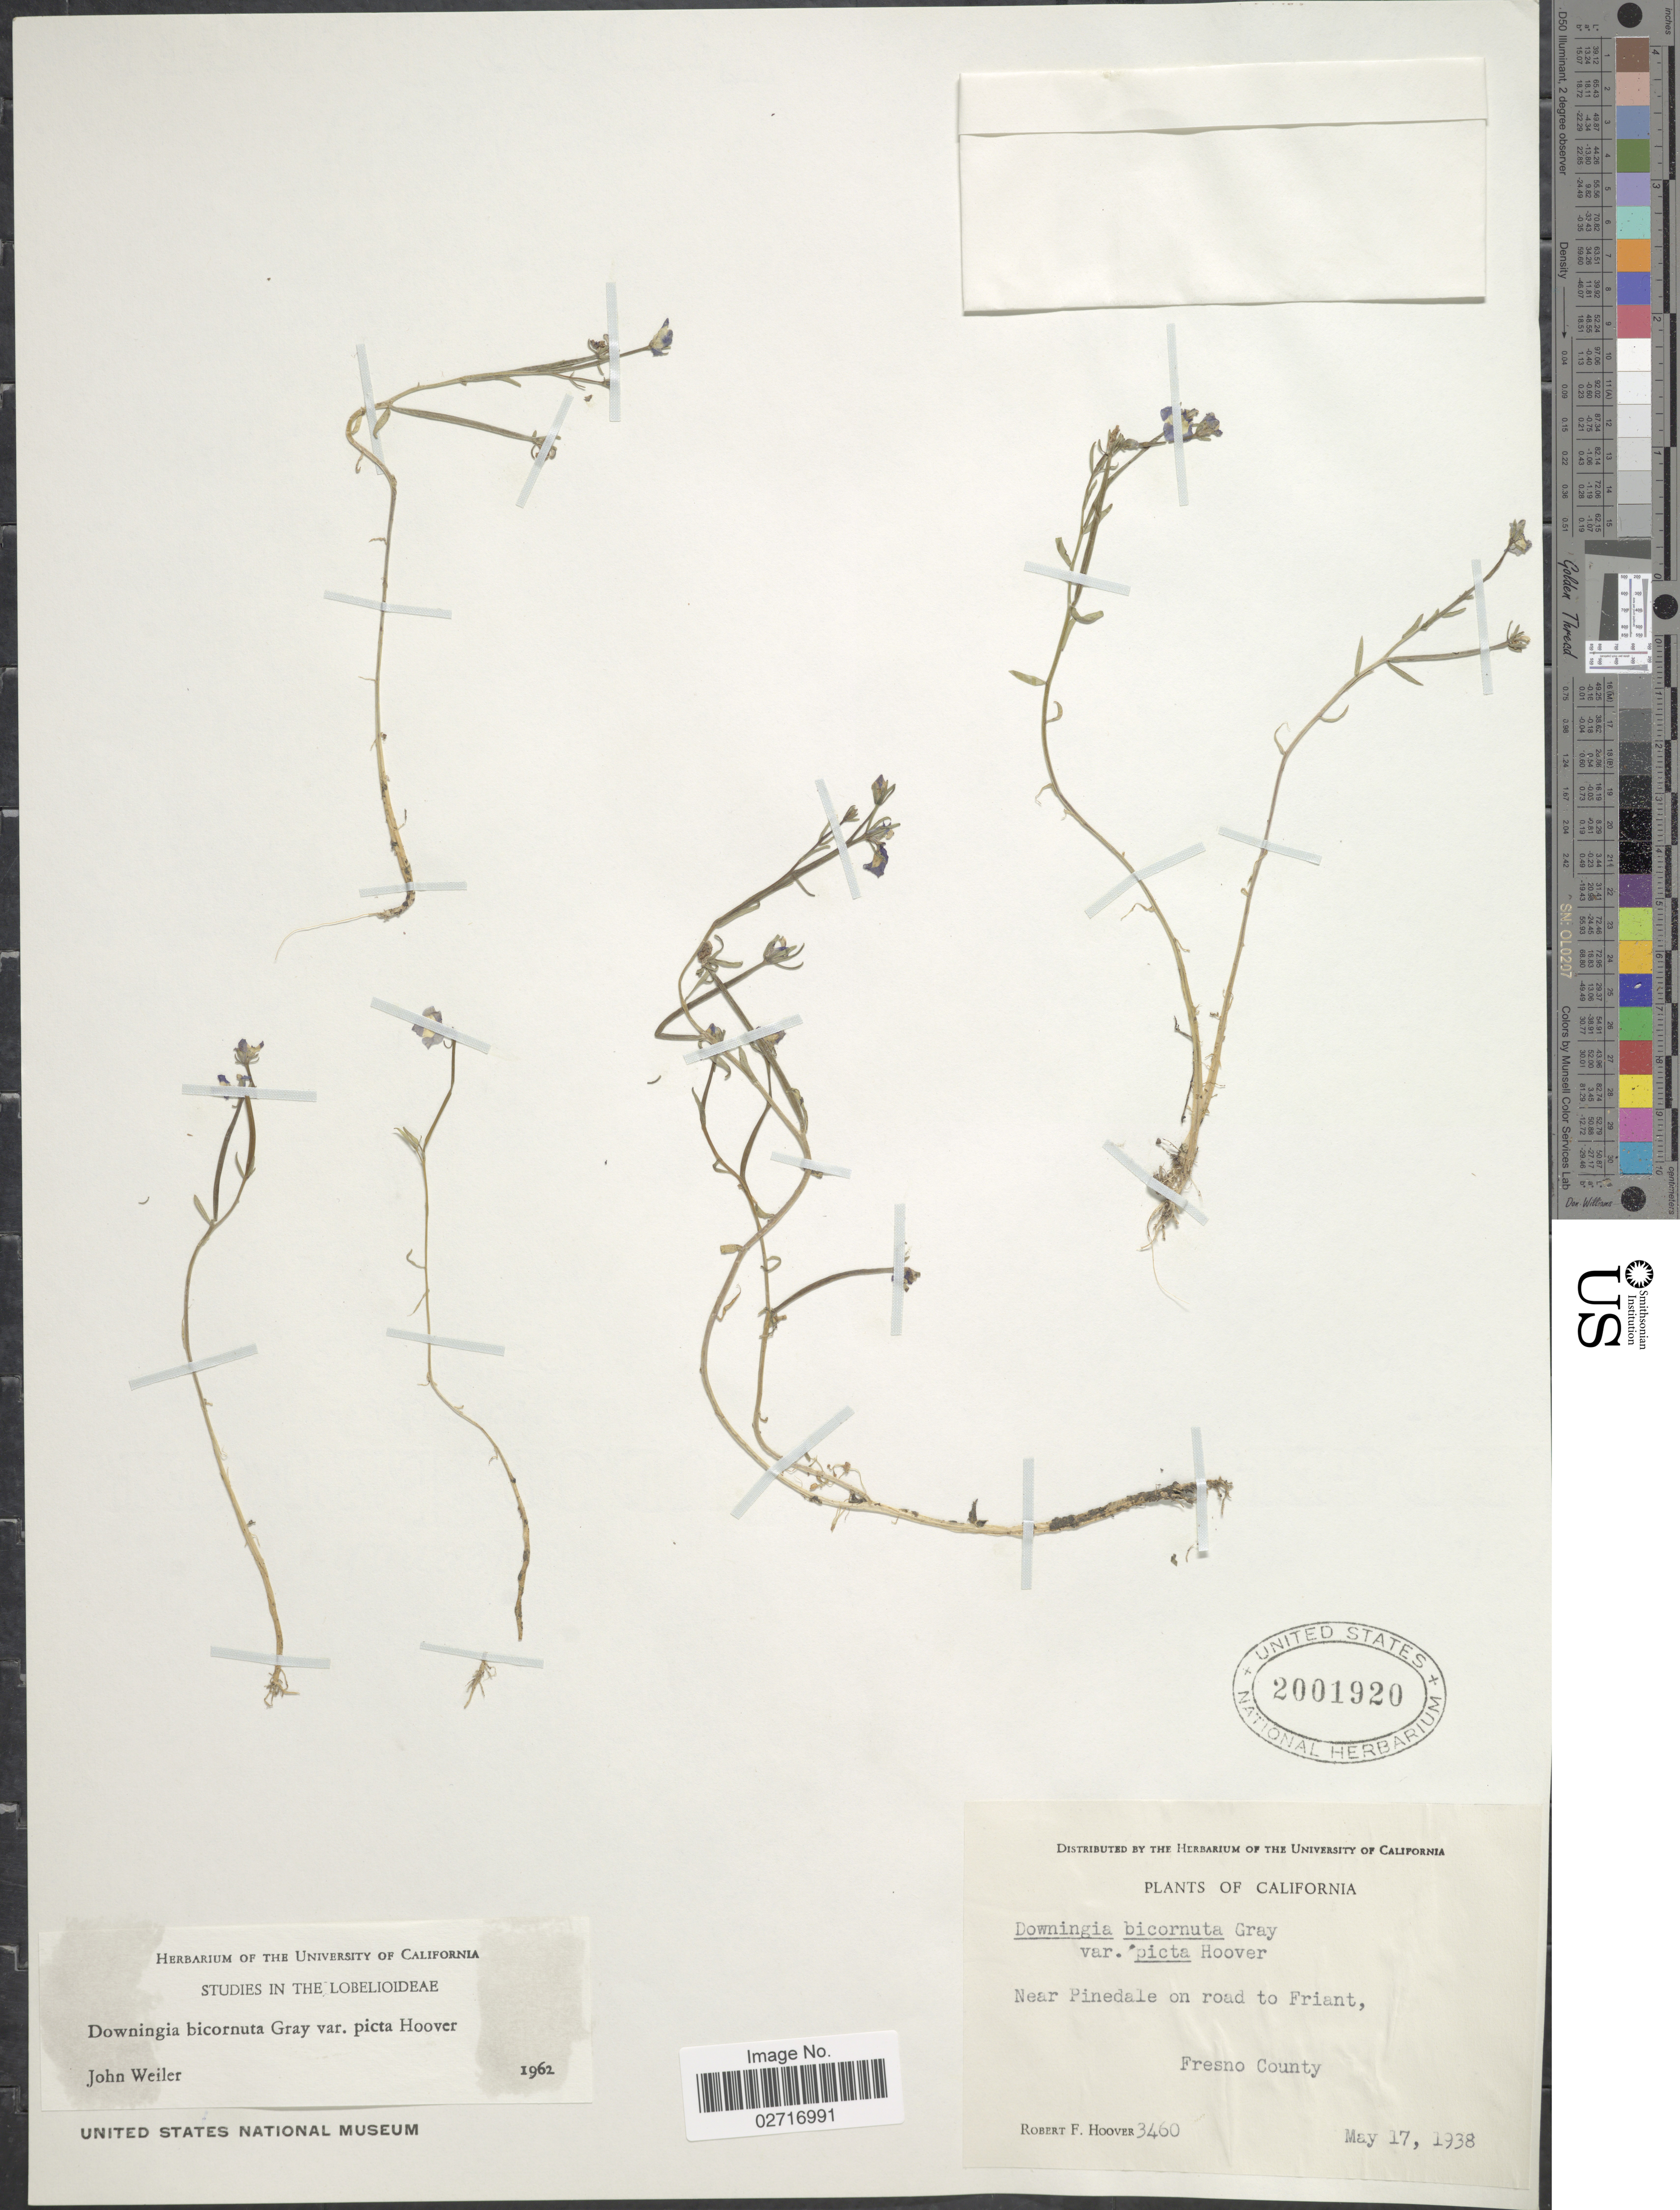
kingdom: Plantae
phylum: Tracheophyta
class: Magnoliopsida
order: Asterales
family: Campanulaceae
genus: Downingia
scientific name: Downingia bicornuta var. picta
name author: Hoover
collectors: R. F. Hoover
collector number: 3460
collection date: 1938-05-17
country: United States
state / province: California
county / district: Fresno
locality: Near Pinedale on road to Friant, Fresno County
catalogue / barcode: US 2001920